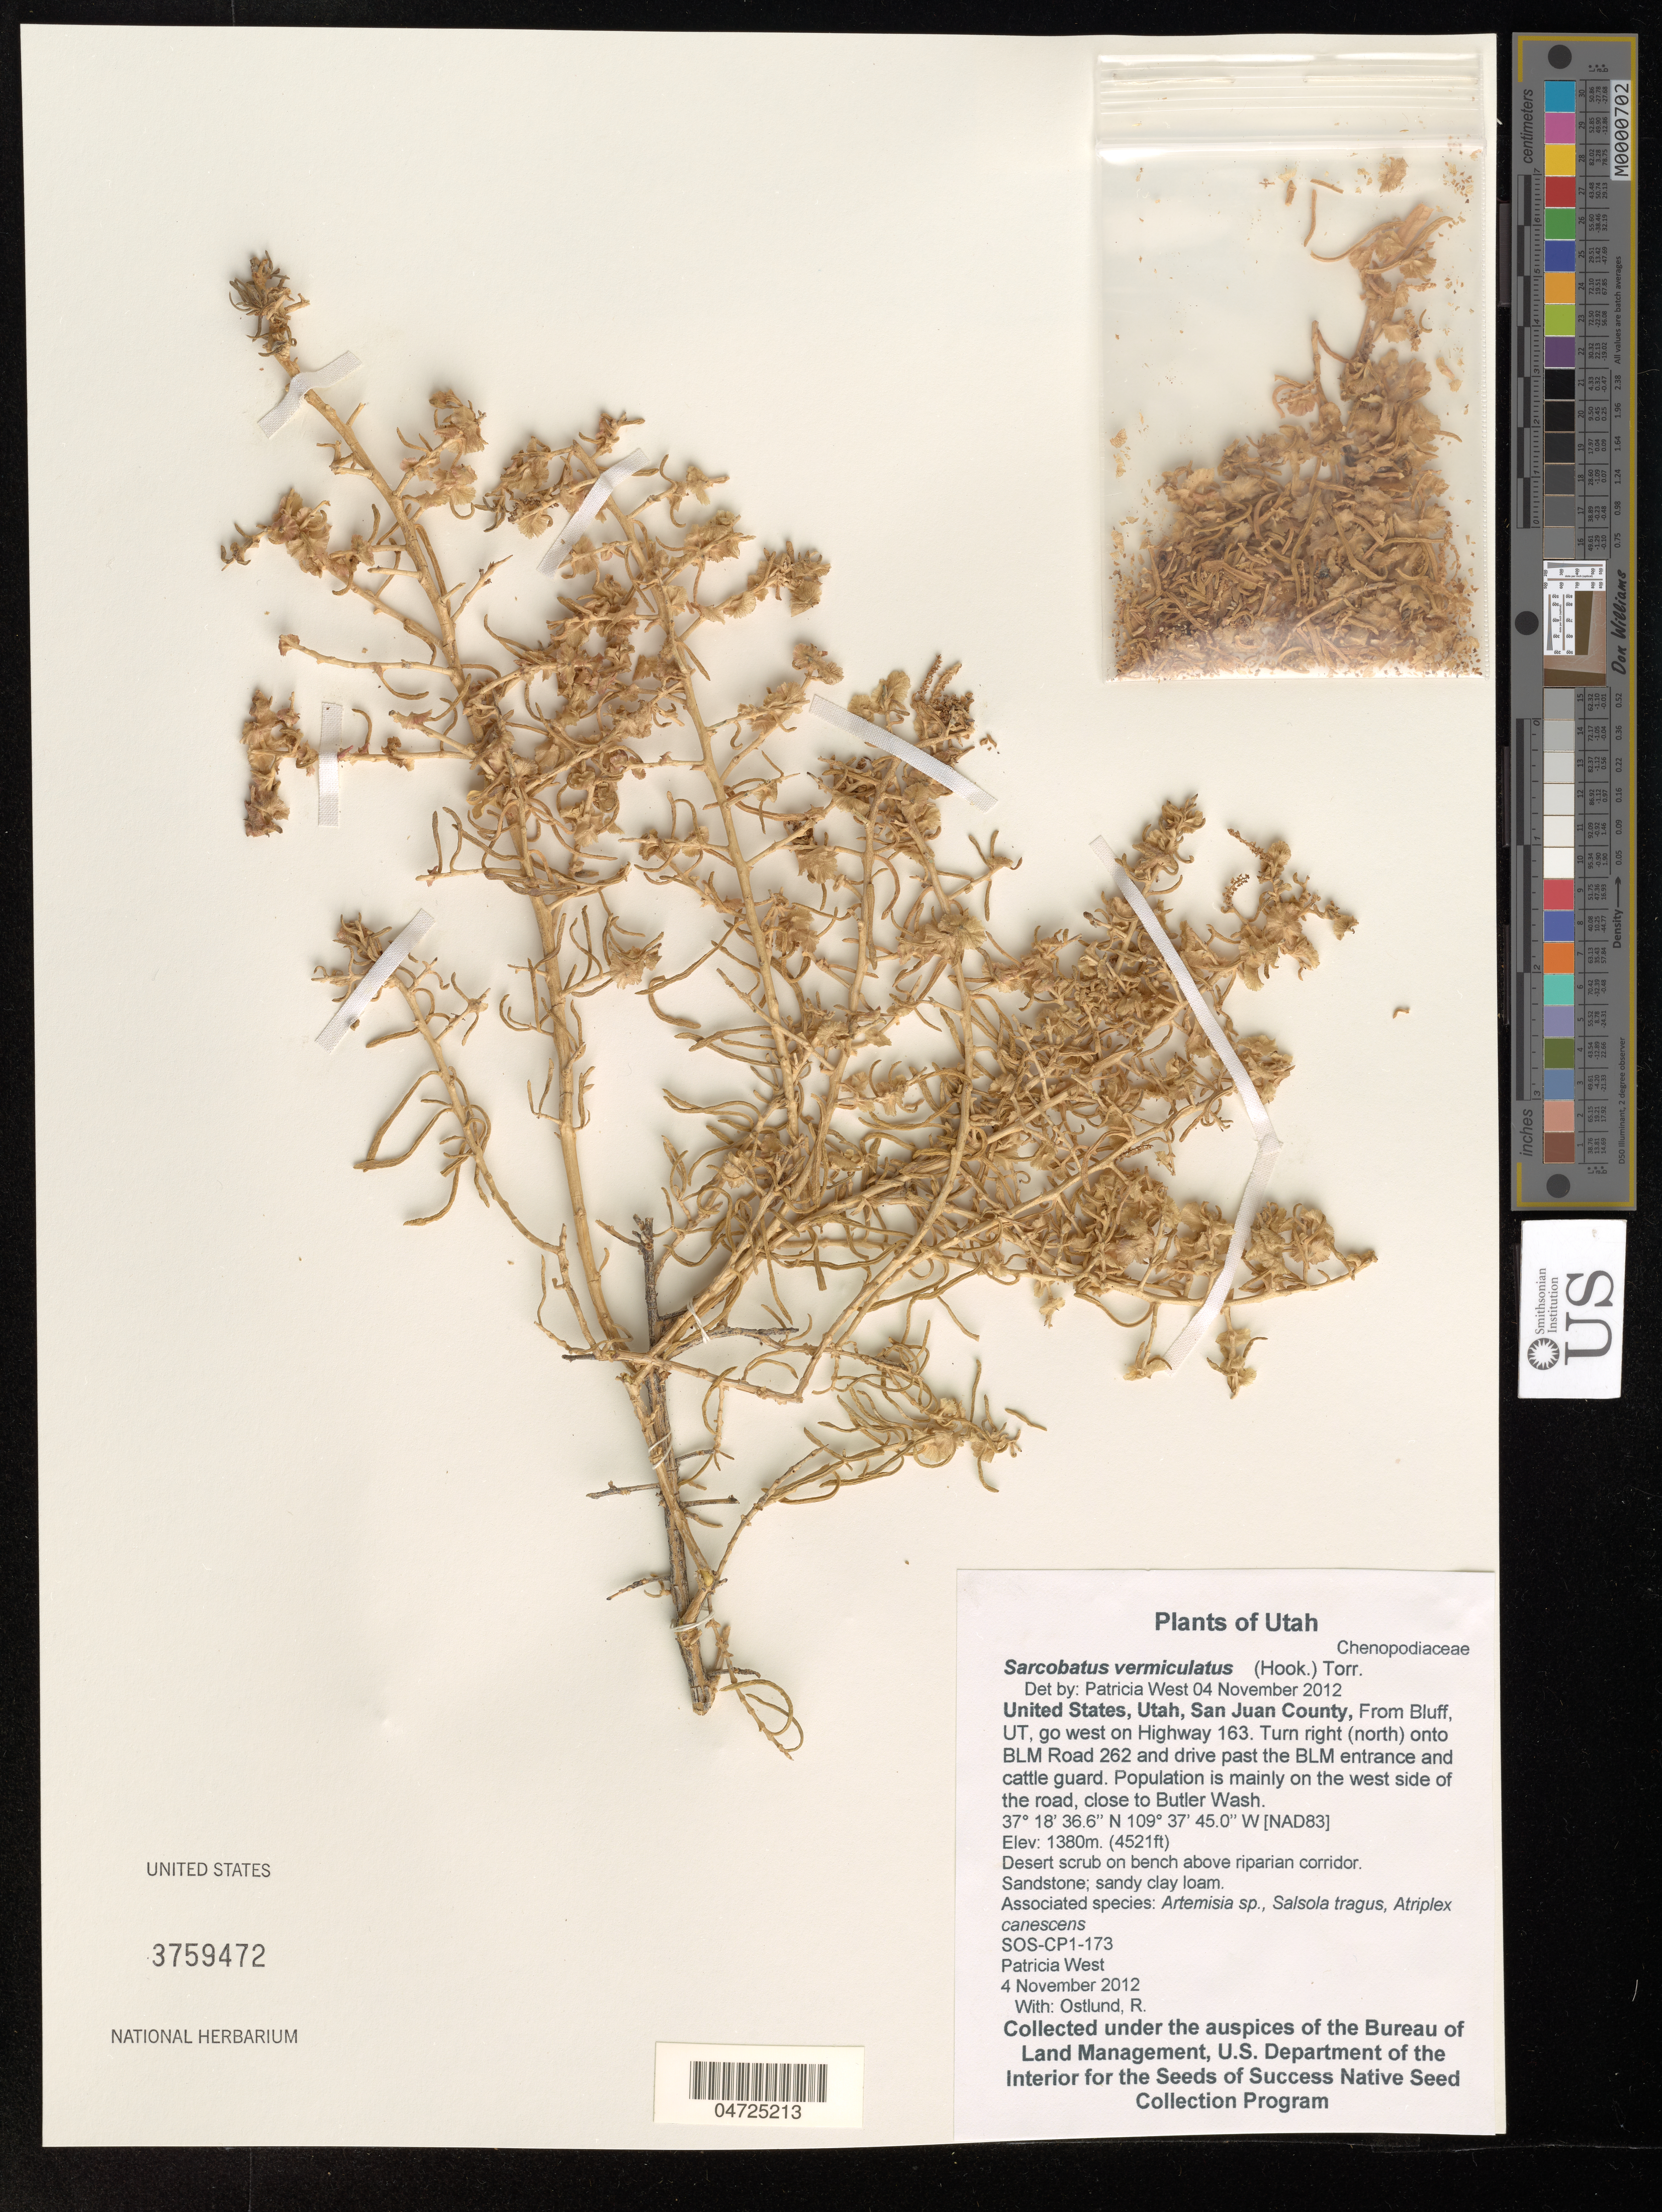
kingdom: Plantae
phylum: Tracheophyta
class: Magnoliopsida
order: Caryophyllales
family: Sarcobataceae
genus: Sarcobatus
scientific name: Sarcobatus vermiculatus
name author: (Hook.) Torr.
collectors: P. West & R. Ostlund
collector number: SOS-CP1-173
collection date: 2012-11-04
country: United States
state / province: Utah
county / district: San Juan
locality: San Juan County, From Bluff, UT, go west on Highway 163. Turn right (north) onto BLM Road 262 and drive past the BLM entrance and cattle guard. Population is mainly on the west side of the road, close to Butler Wash. [NAD83].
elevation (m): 1380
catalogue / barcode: US 3759472